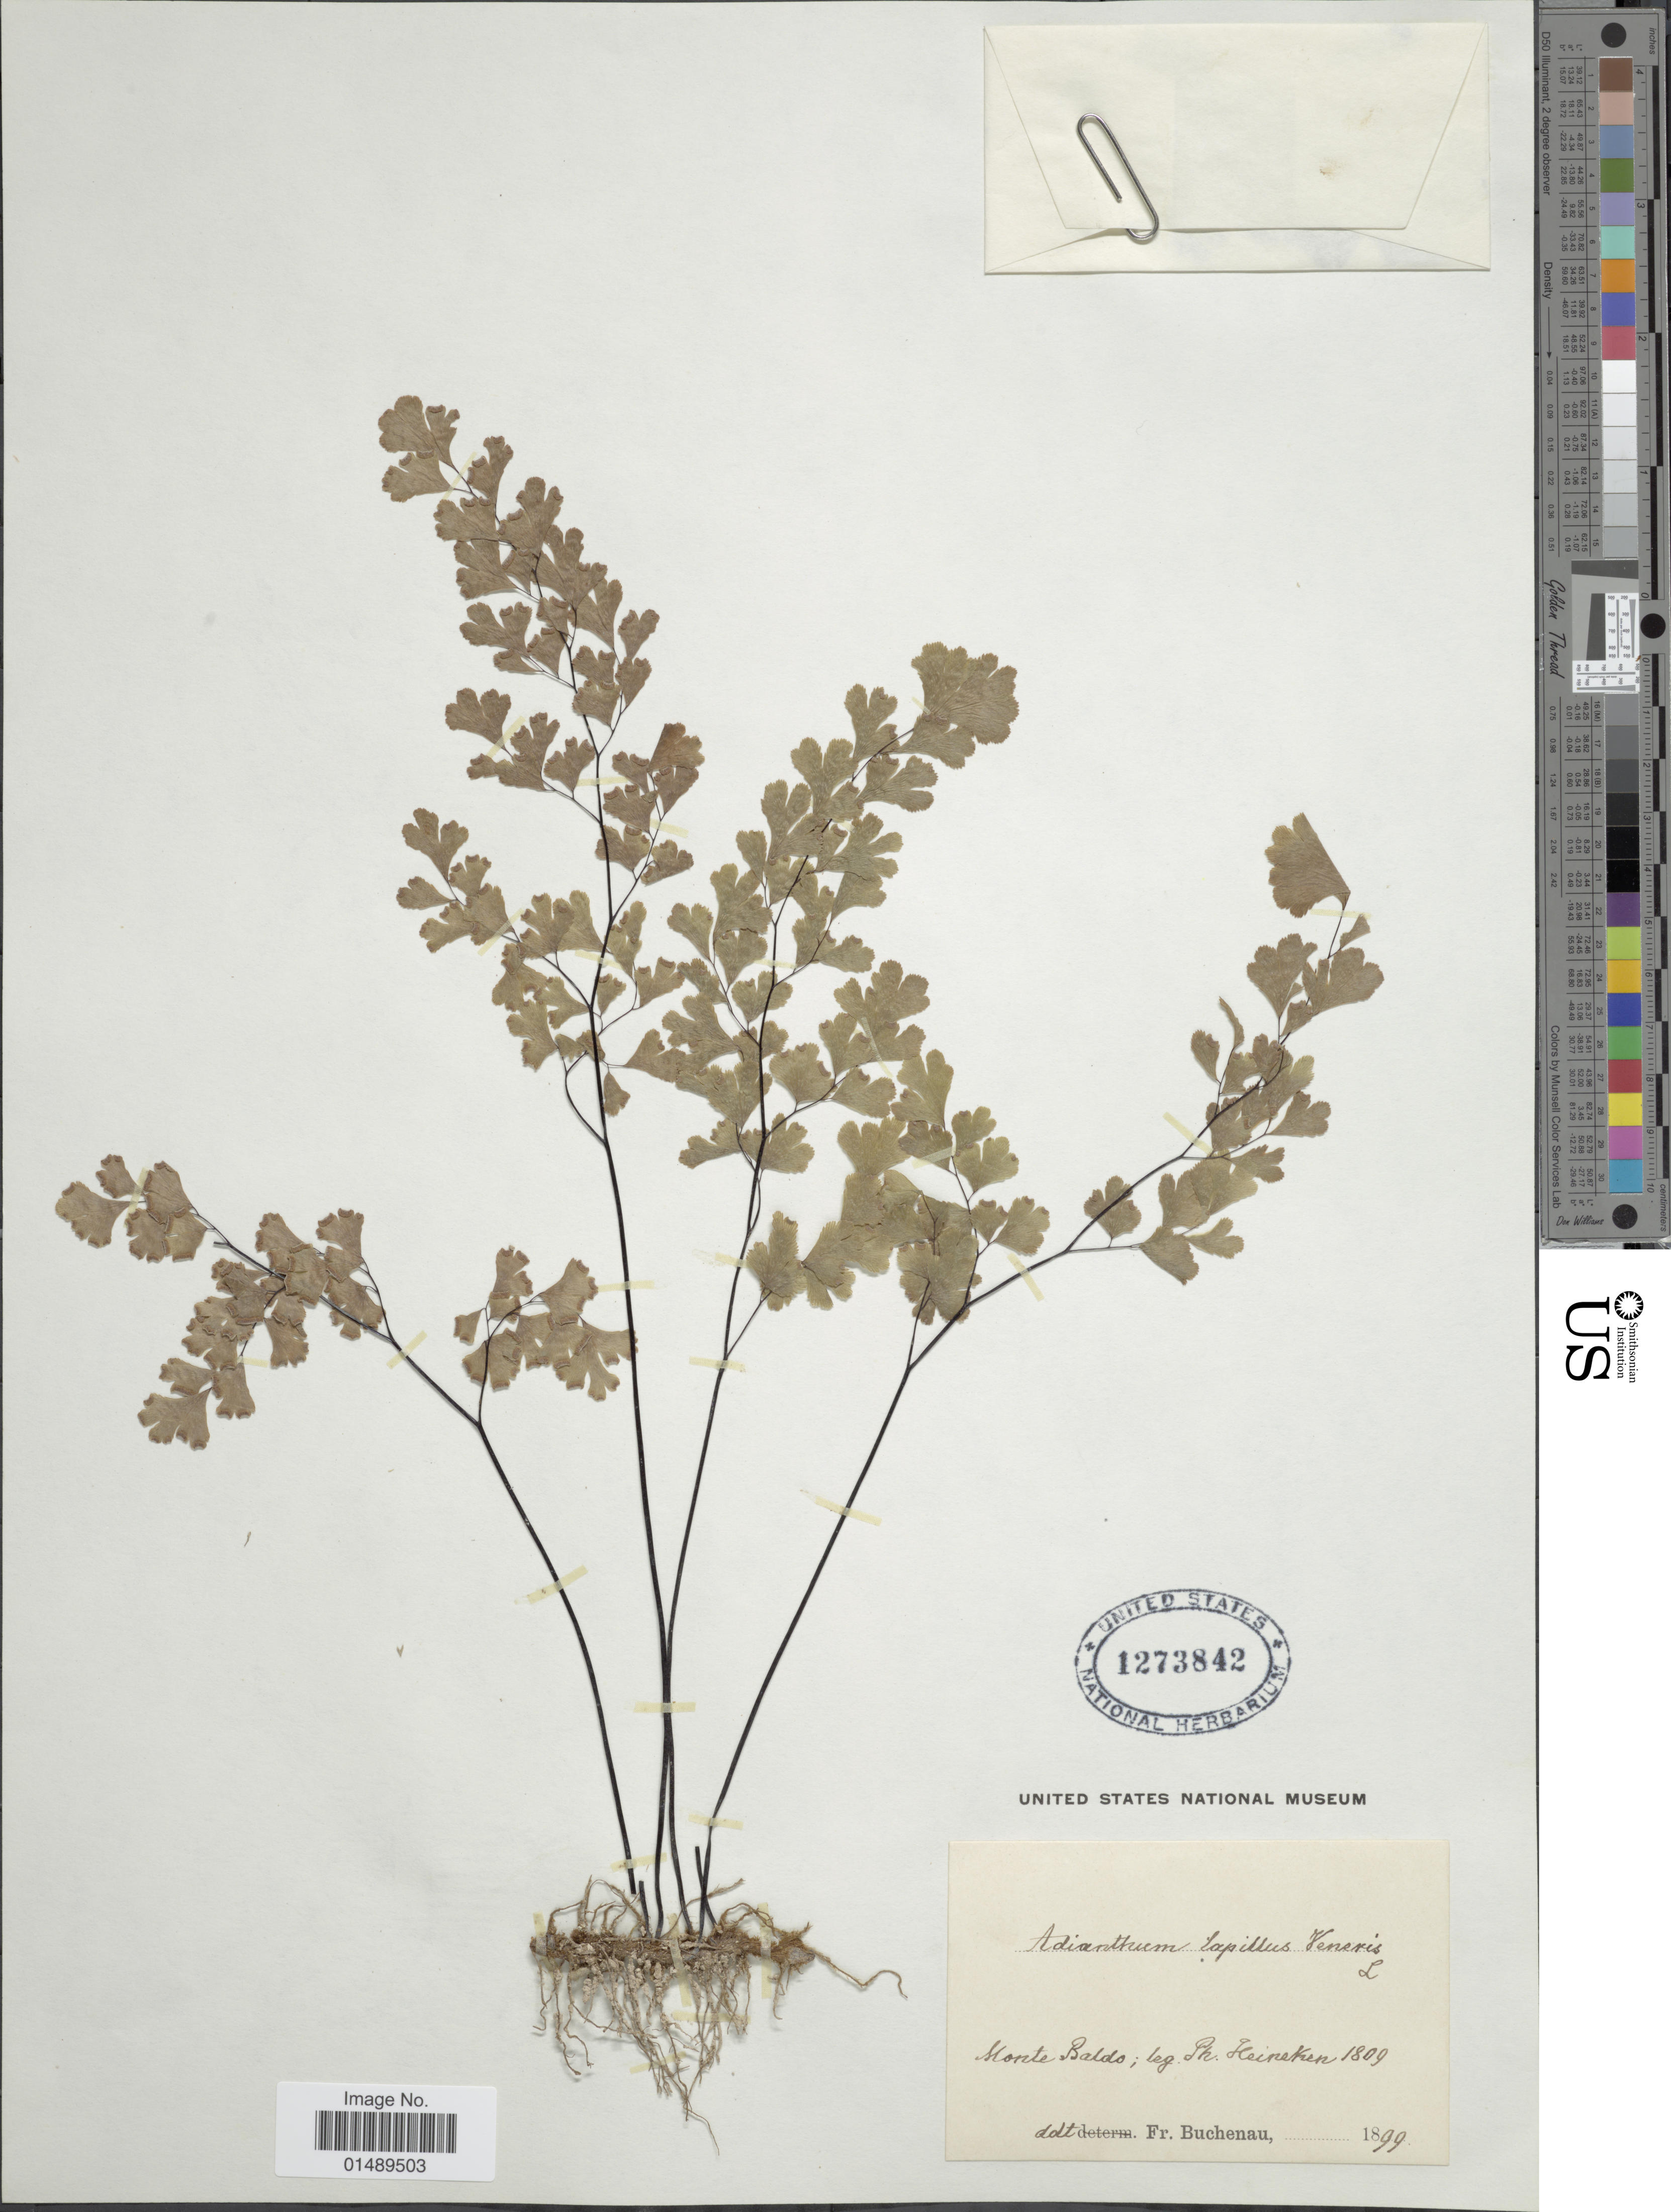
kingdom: Plantae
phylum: Tracheophyta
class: Polypodiopsida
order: Polypodiales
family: Pteridaceae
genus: Adiantum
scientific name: Adiantum capillus-veneris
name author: L.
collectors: P. Heineken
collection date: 1809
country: Italy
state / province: Veneto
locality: Monte Baldo [interpreted]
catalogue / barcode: US 1273842